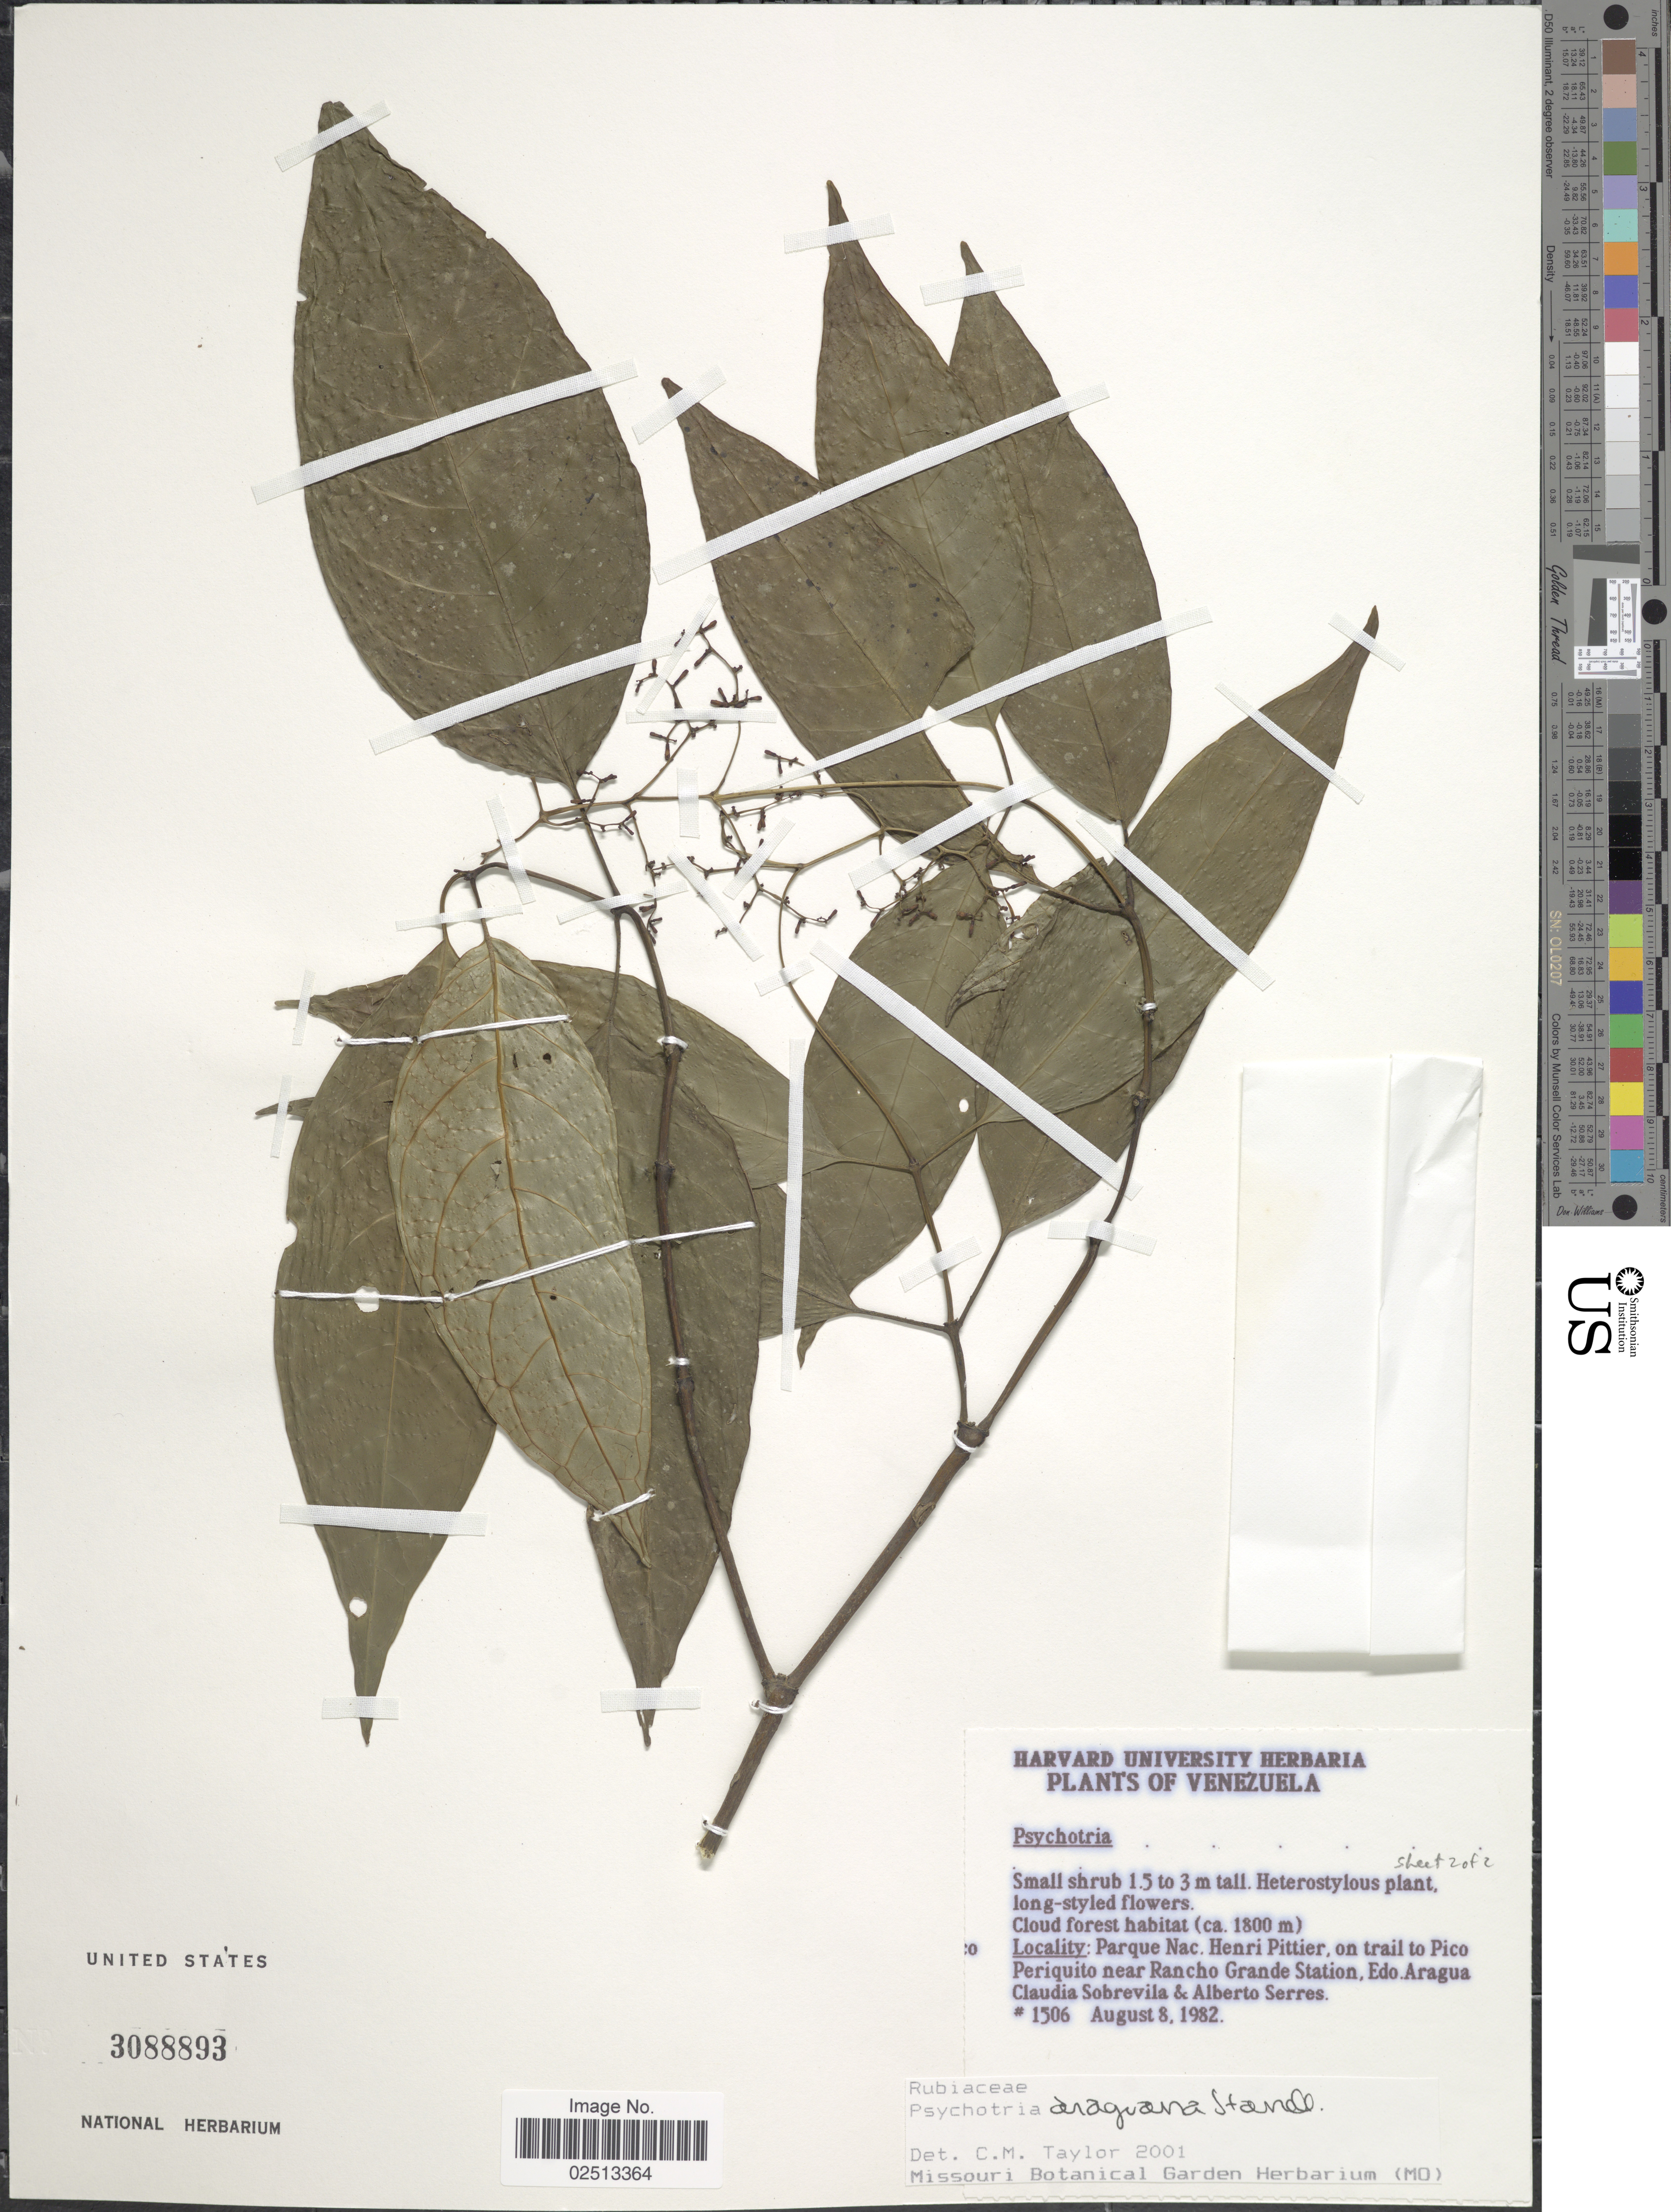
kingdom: Plantae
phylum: Tracheophyta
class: Magnoliopsida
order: Gentianales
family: Rubiaceae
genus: Psychotria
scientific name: Psychotria araguana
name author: Standl.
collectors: C. Sobrevila & A. Serres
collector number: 1506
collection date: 1982-08-08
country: Venezuela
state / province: Aragua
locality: Parque Nac. Henri Pittier, on trail to Pico Periquito near Rancho Grande Station, Edo. Aragua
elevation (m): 1800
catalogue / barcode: US 3088893